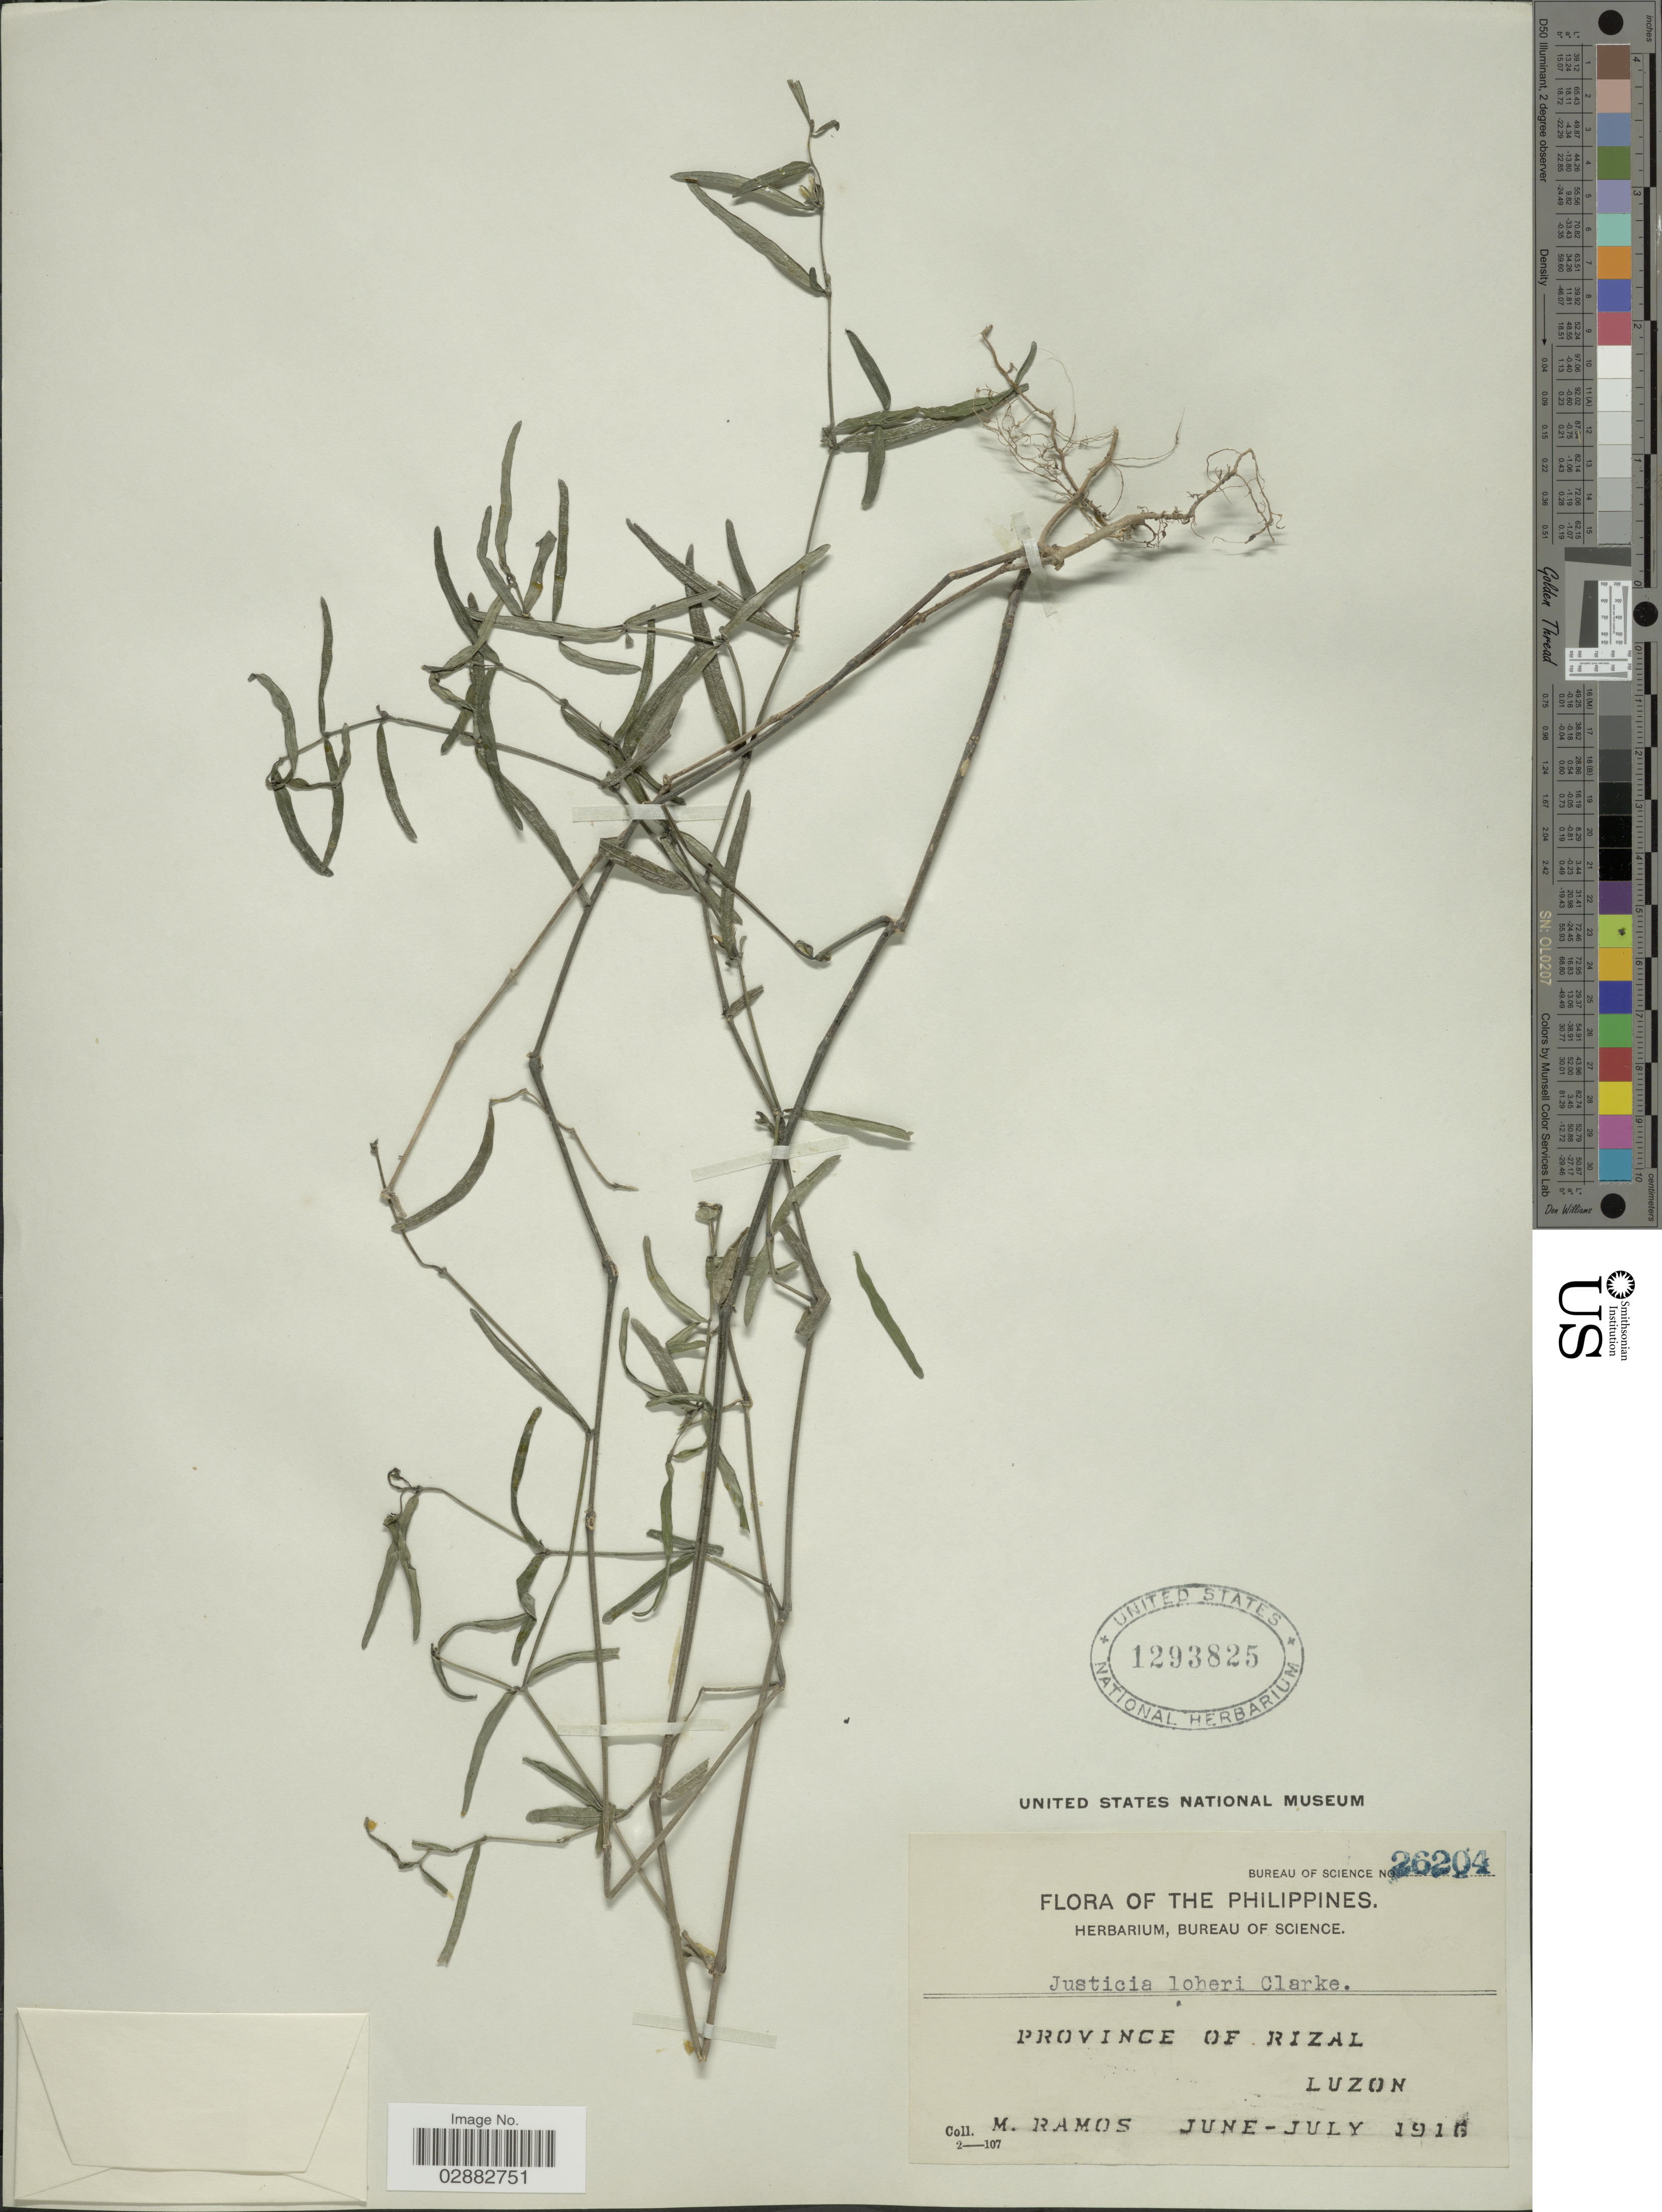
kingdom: Plantae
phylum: Tracheophyta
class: Magnoliopsida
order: Lamiales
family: Acanthaceae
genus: Justicia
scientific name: Justicia loheri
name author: C.B. Clarke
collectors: M. Ramos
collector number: Bureau of Science 26204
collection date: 1916-06/1916-07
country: Philippines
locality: Province of Rizal, Luzon.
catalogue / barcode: US 1293825